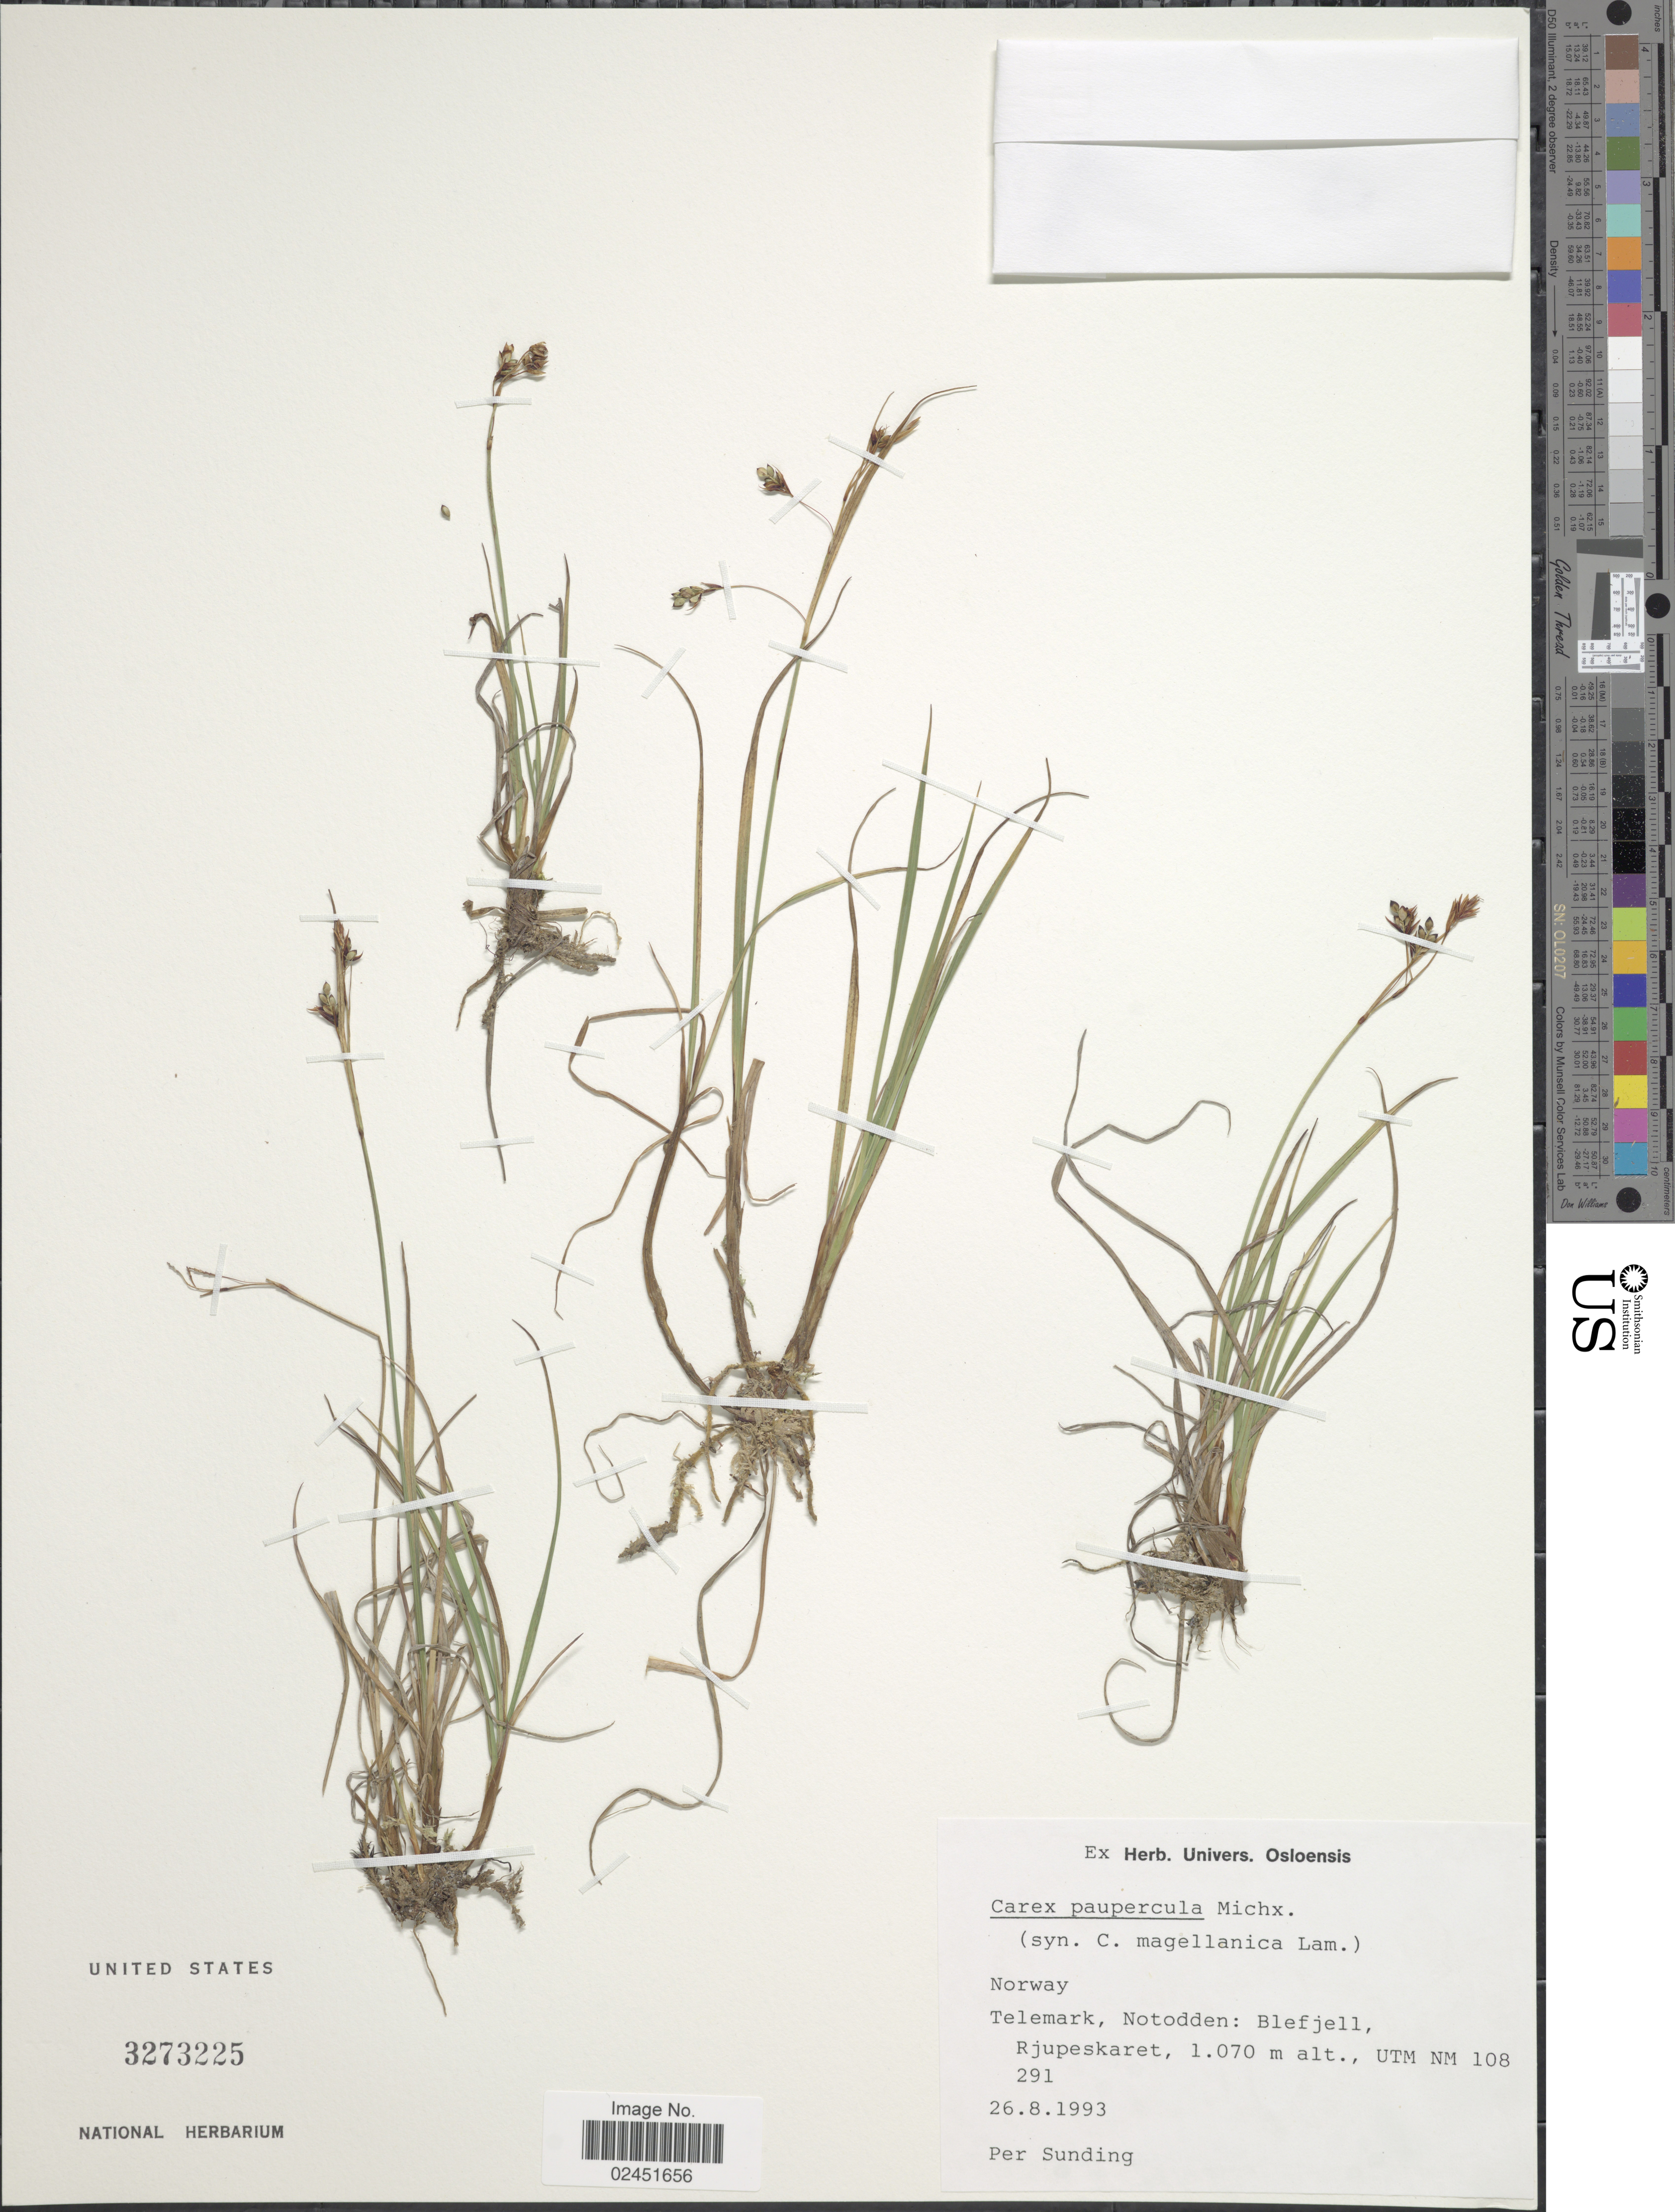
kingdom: Plantae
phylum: Tracheophyta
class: Liliopsida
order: Poales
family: Cyperaceae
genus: Carex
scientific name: Carex magellanica subsp. irrigua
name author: (Wahlenb.) Hiitonen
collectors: P. O. Sunding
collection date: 1993-08-26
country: Norway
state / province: Telemark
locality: Notodden: Blefjell, Rjupeskaret, UTM NM 108 291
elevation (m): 1070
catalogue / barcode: US 3273225